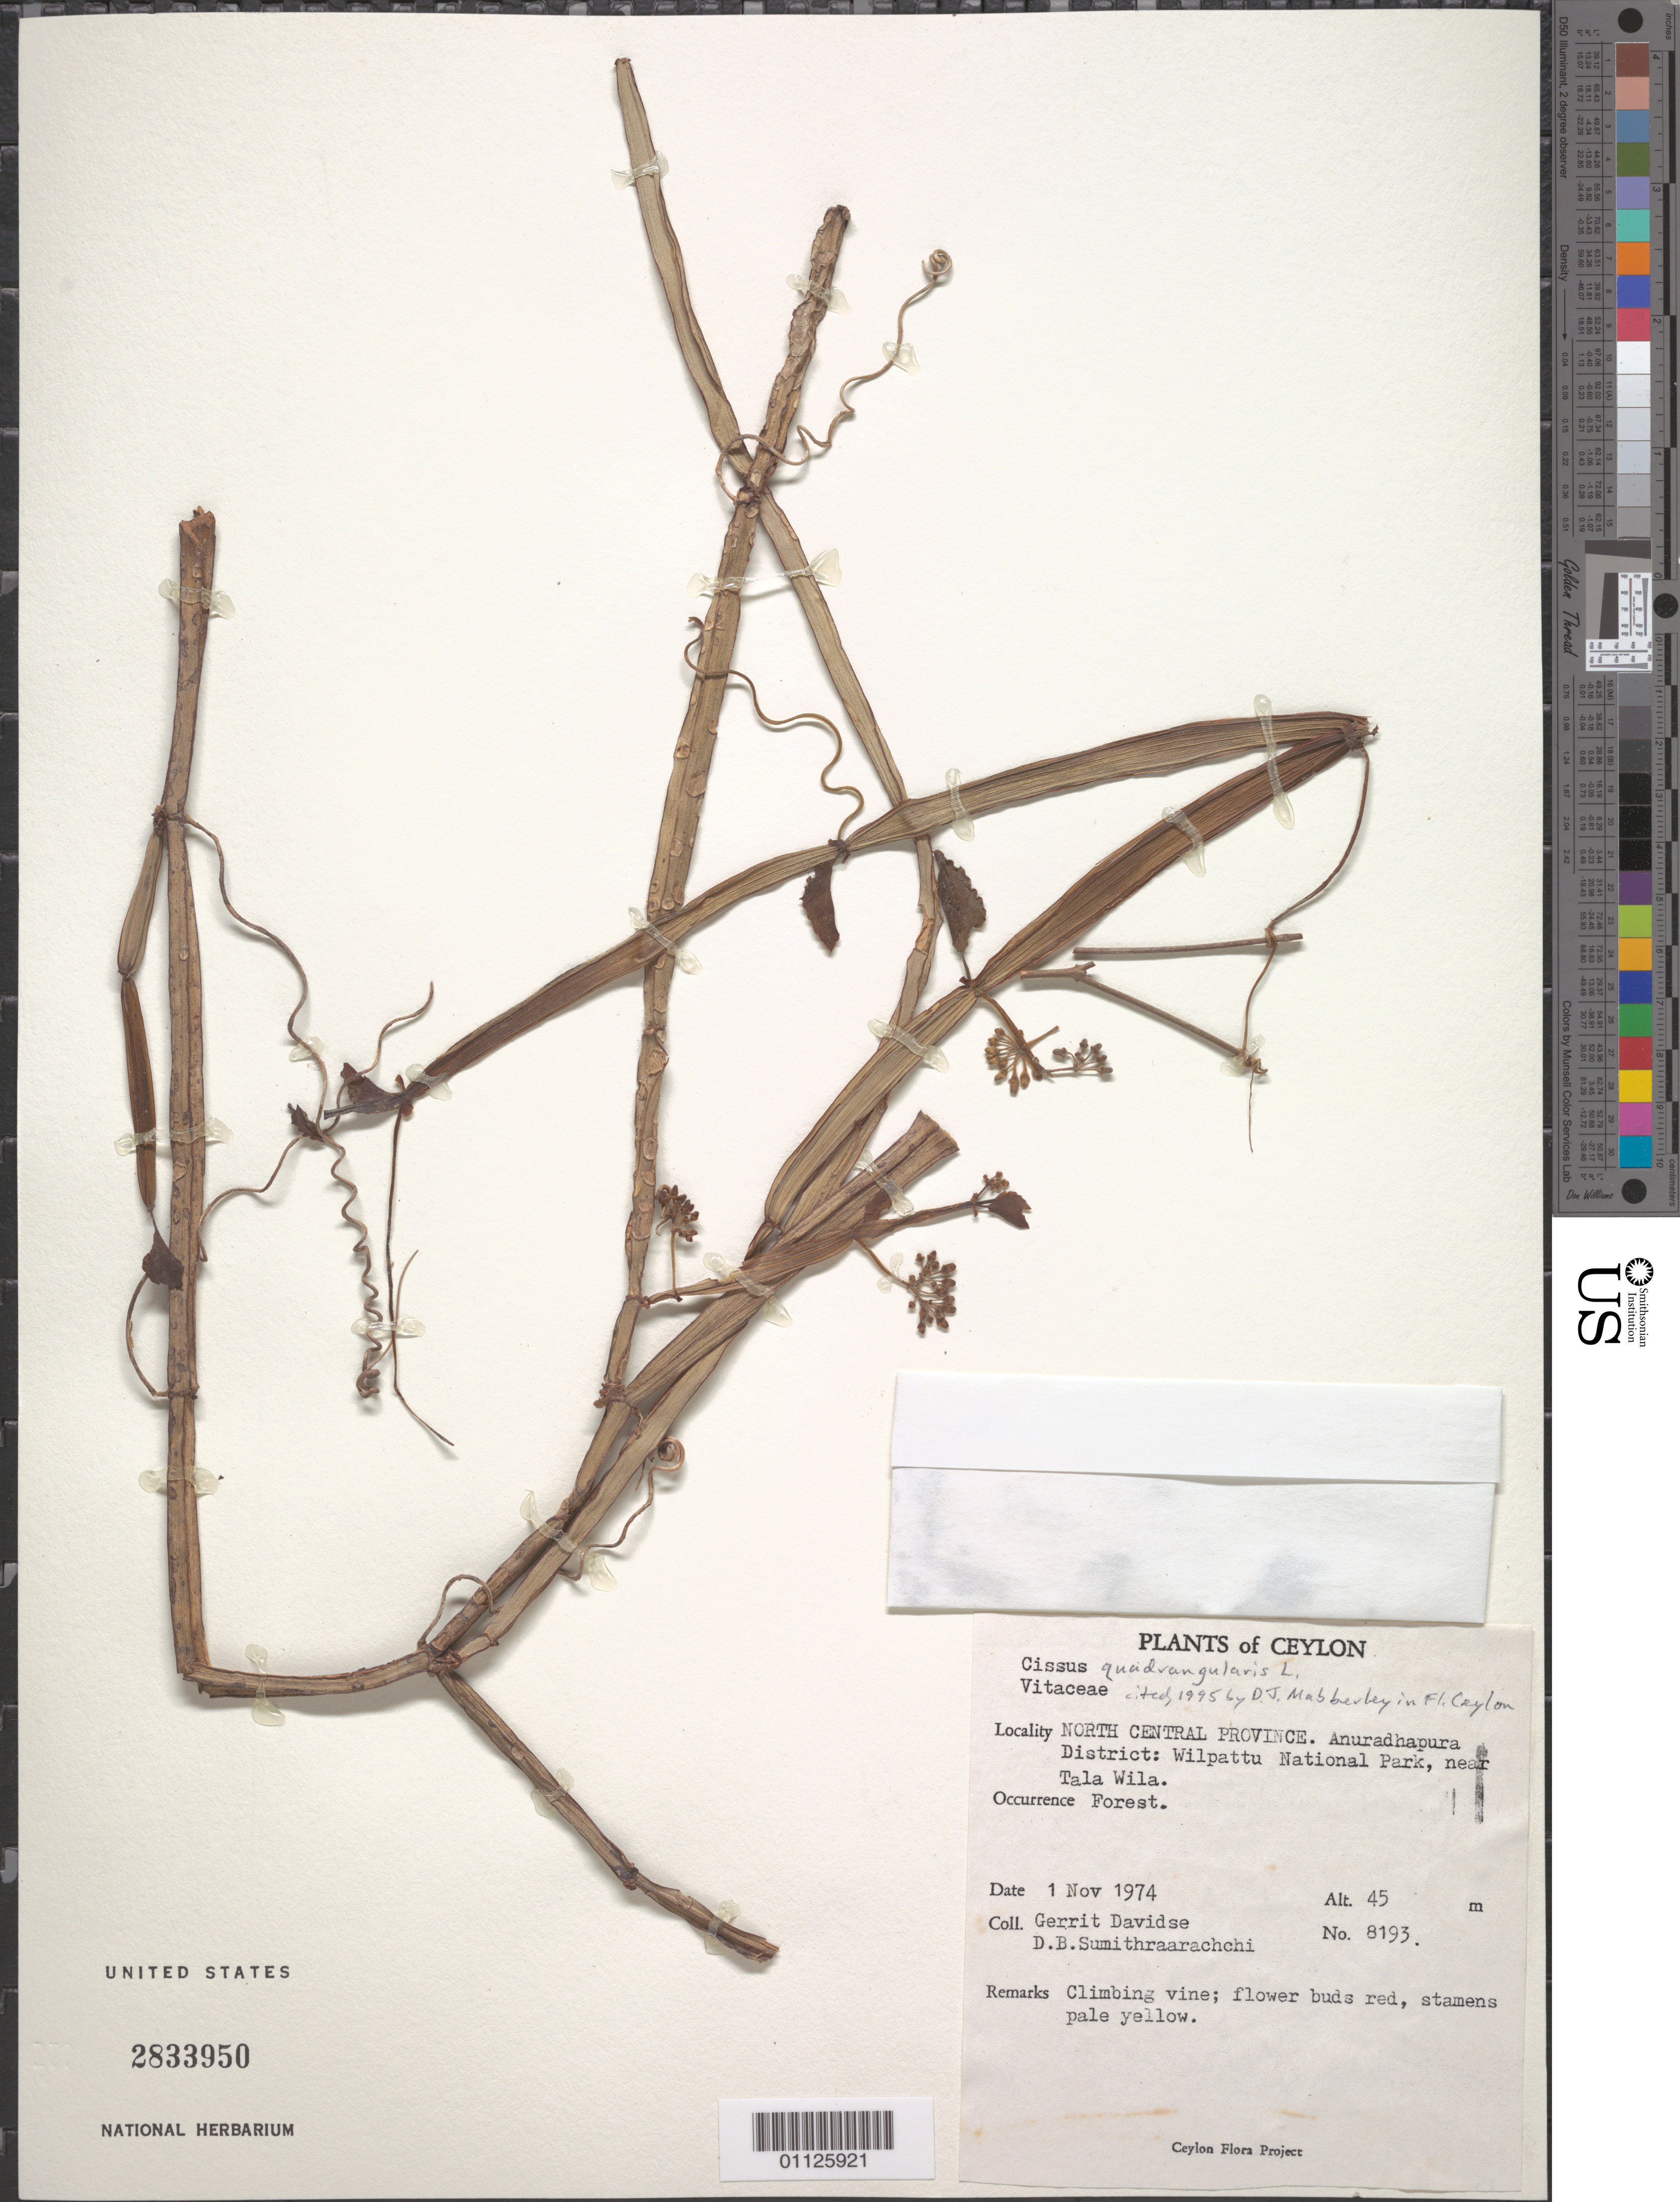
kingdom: Plantae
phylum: Tracheophyta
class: Magnoliopsida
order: Vitales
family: Vitaceae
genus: Cissus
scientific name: Cissus quadrangularis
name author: L.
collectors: G. Davidse & D. B. Sumithraarachchi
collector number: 8193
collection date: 1974-11-01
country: Sri Lanka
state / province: North Central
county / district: Anuradhapura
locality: Wilpattu National Park, near Tala Wila.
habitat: Forest. Climbing vine.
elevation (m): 45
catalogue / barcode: US 2833950